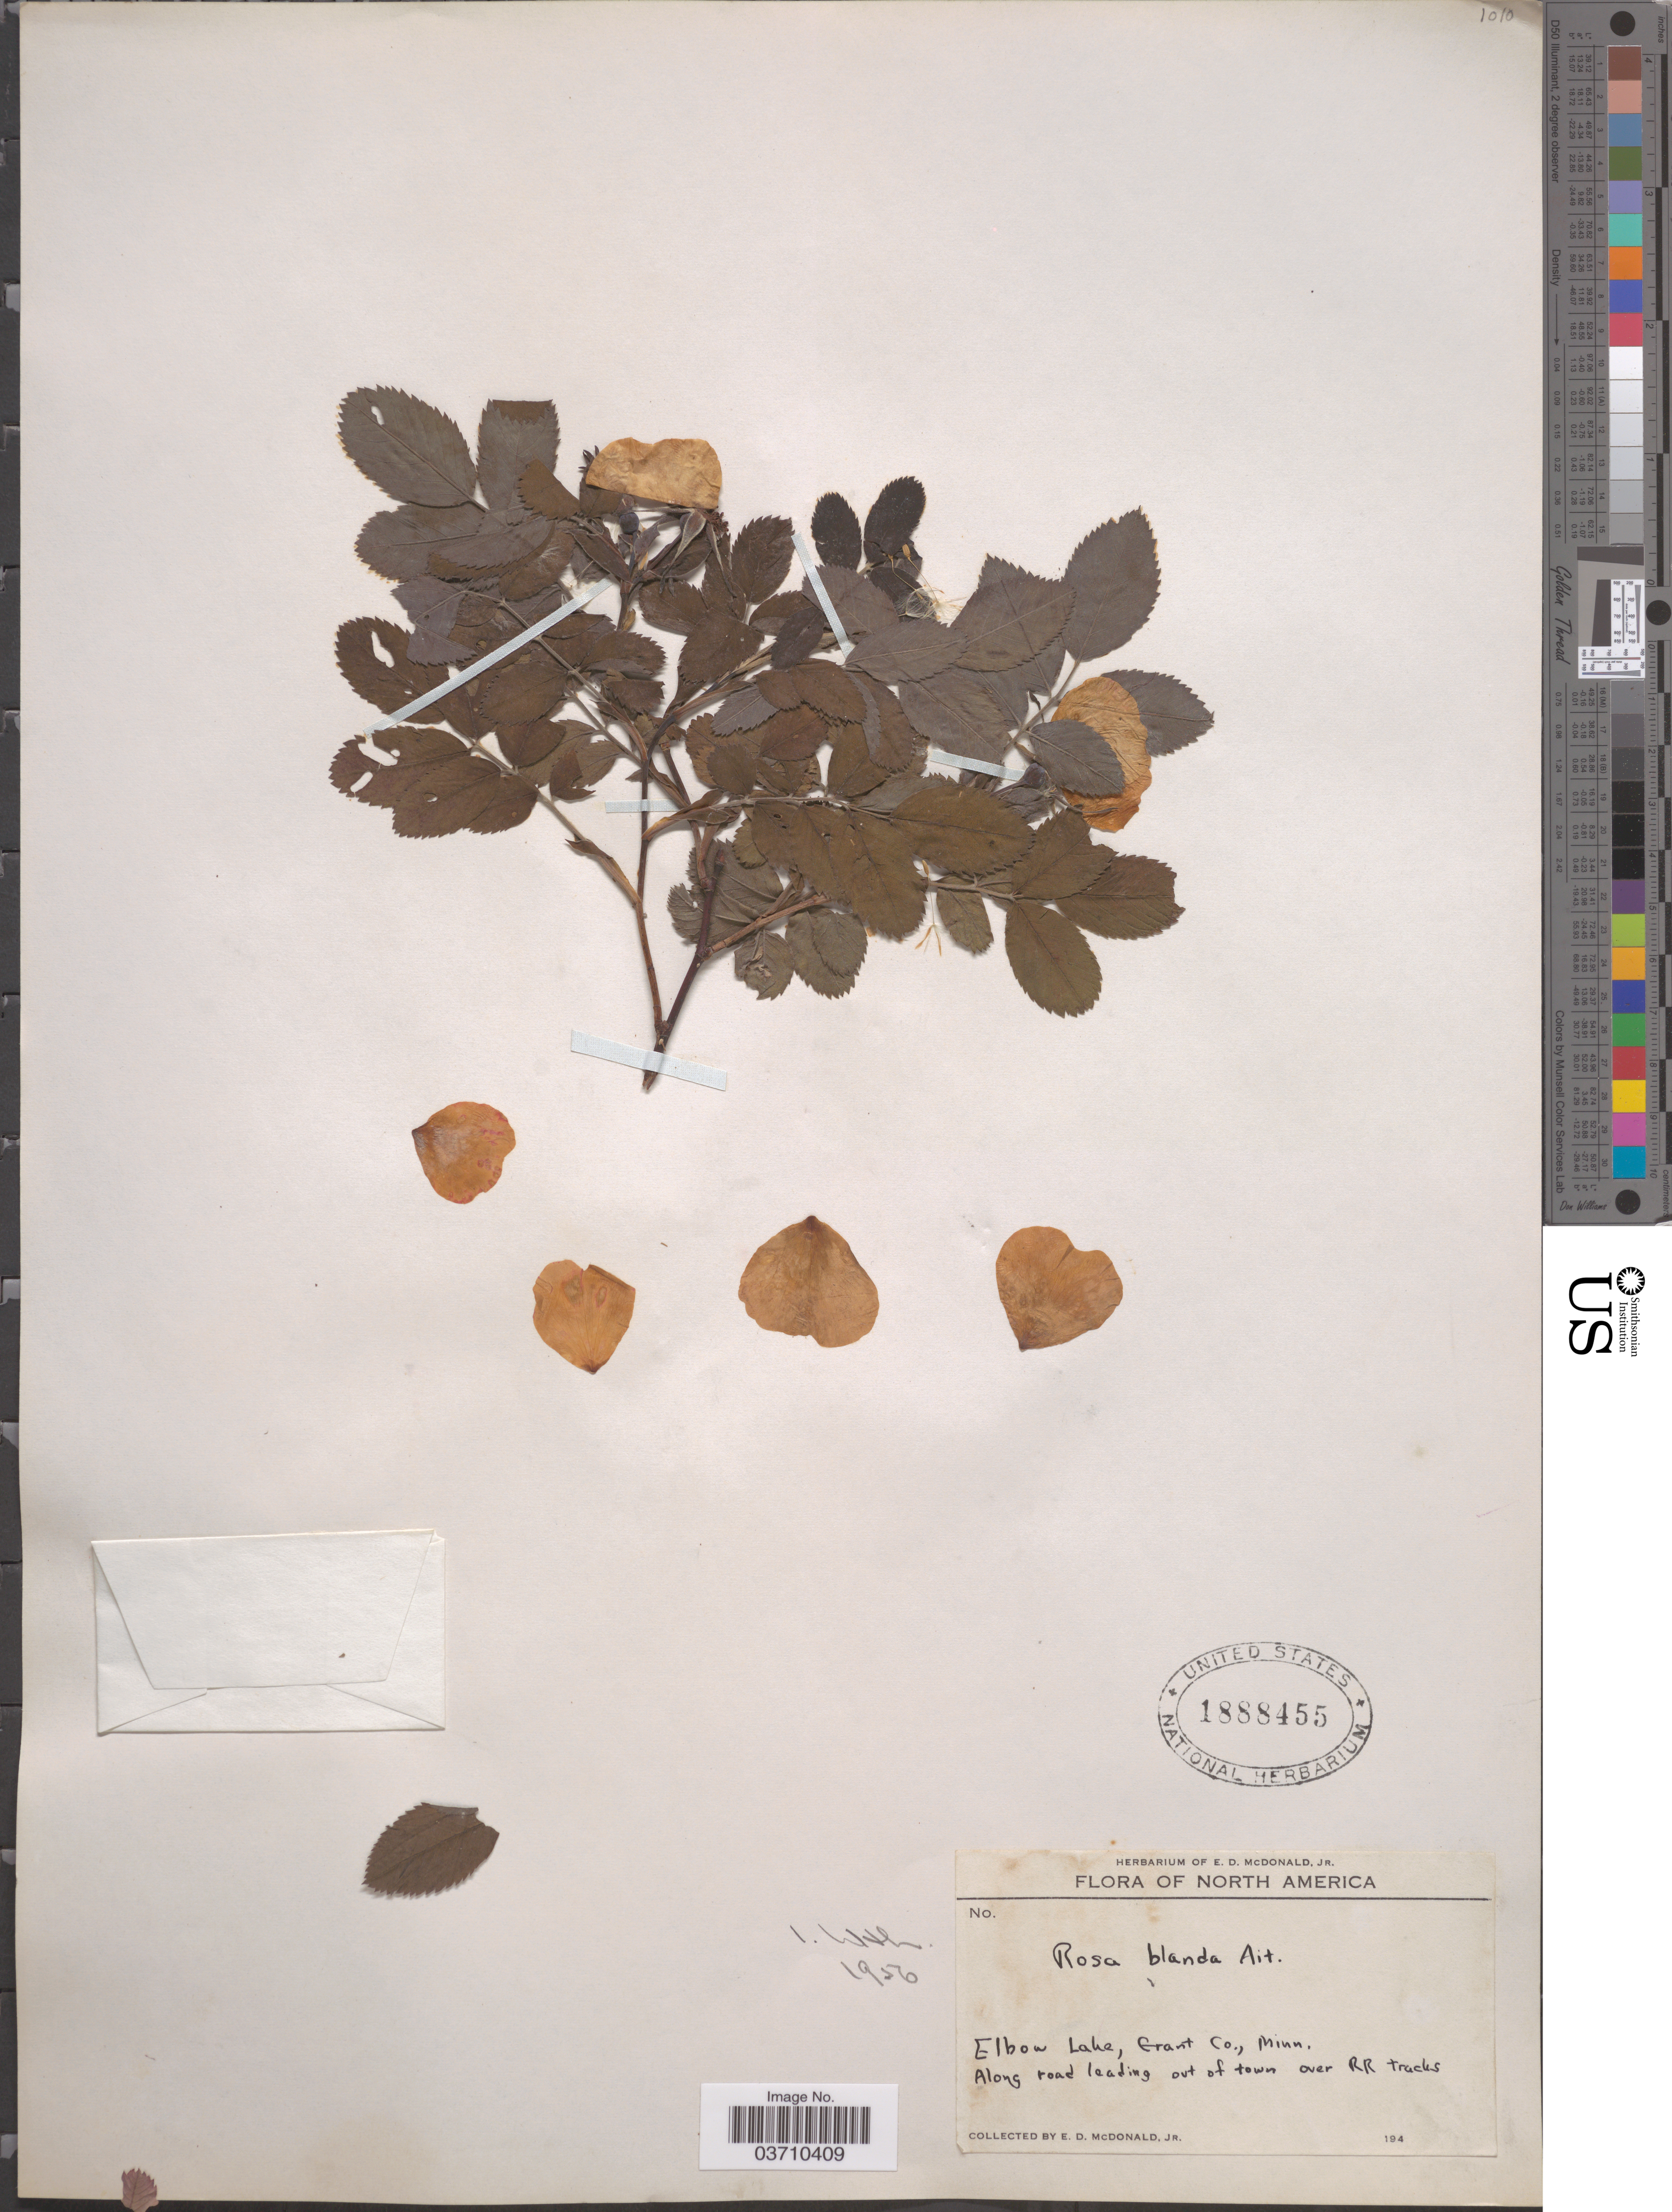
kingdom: Plantae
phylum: Tracheophyta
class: Magnoliopsida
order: Rosales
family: Rosaceae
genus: Rosa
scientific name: Rosa blanda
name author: Aiton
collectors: E. D. McDonald Jr.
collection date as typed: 194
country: United States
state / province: Minnesota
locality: Elbow Lake, Grant Co. Along road leading out of town over RR tracks.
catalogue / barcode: US 1888455